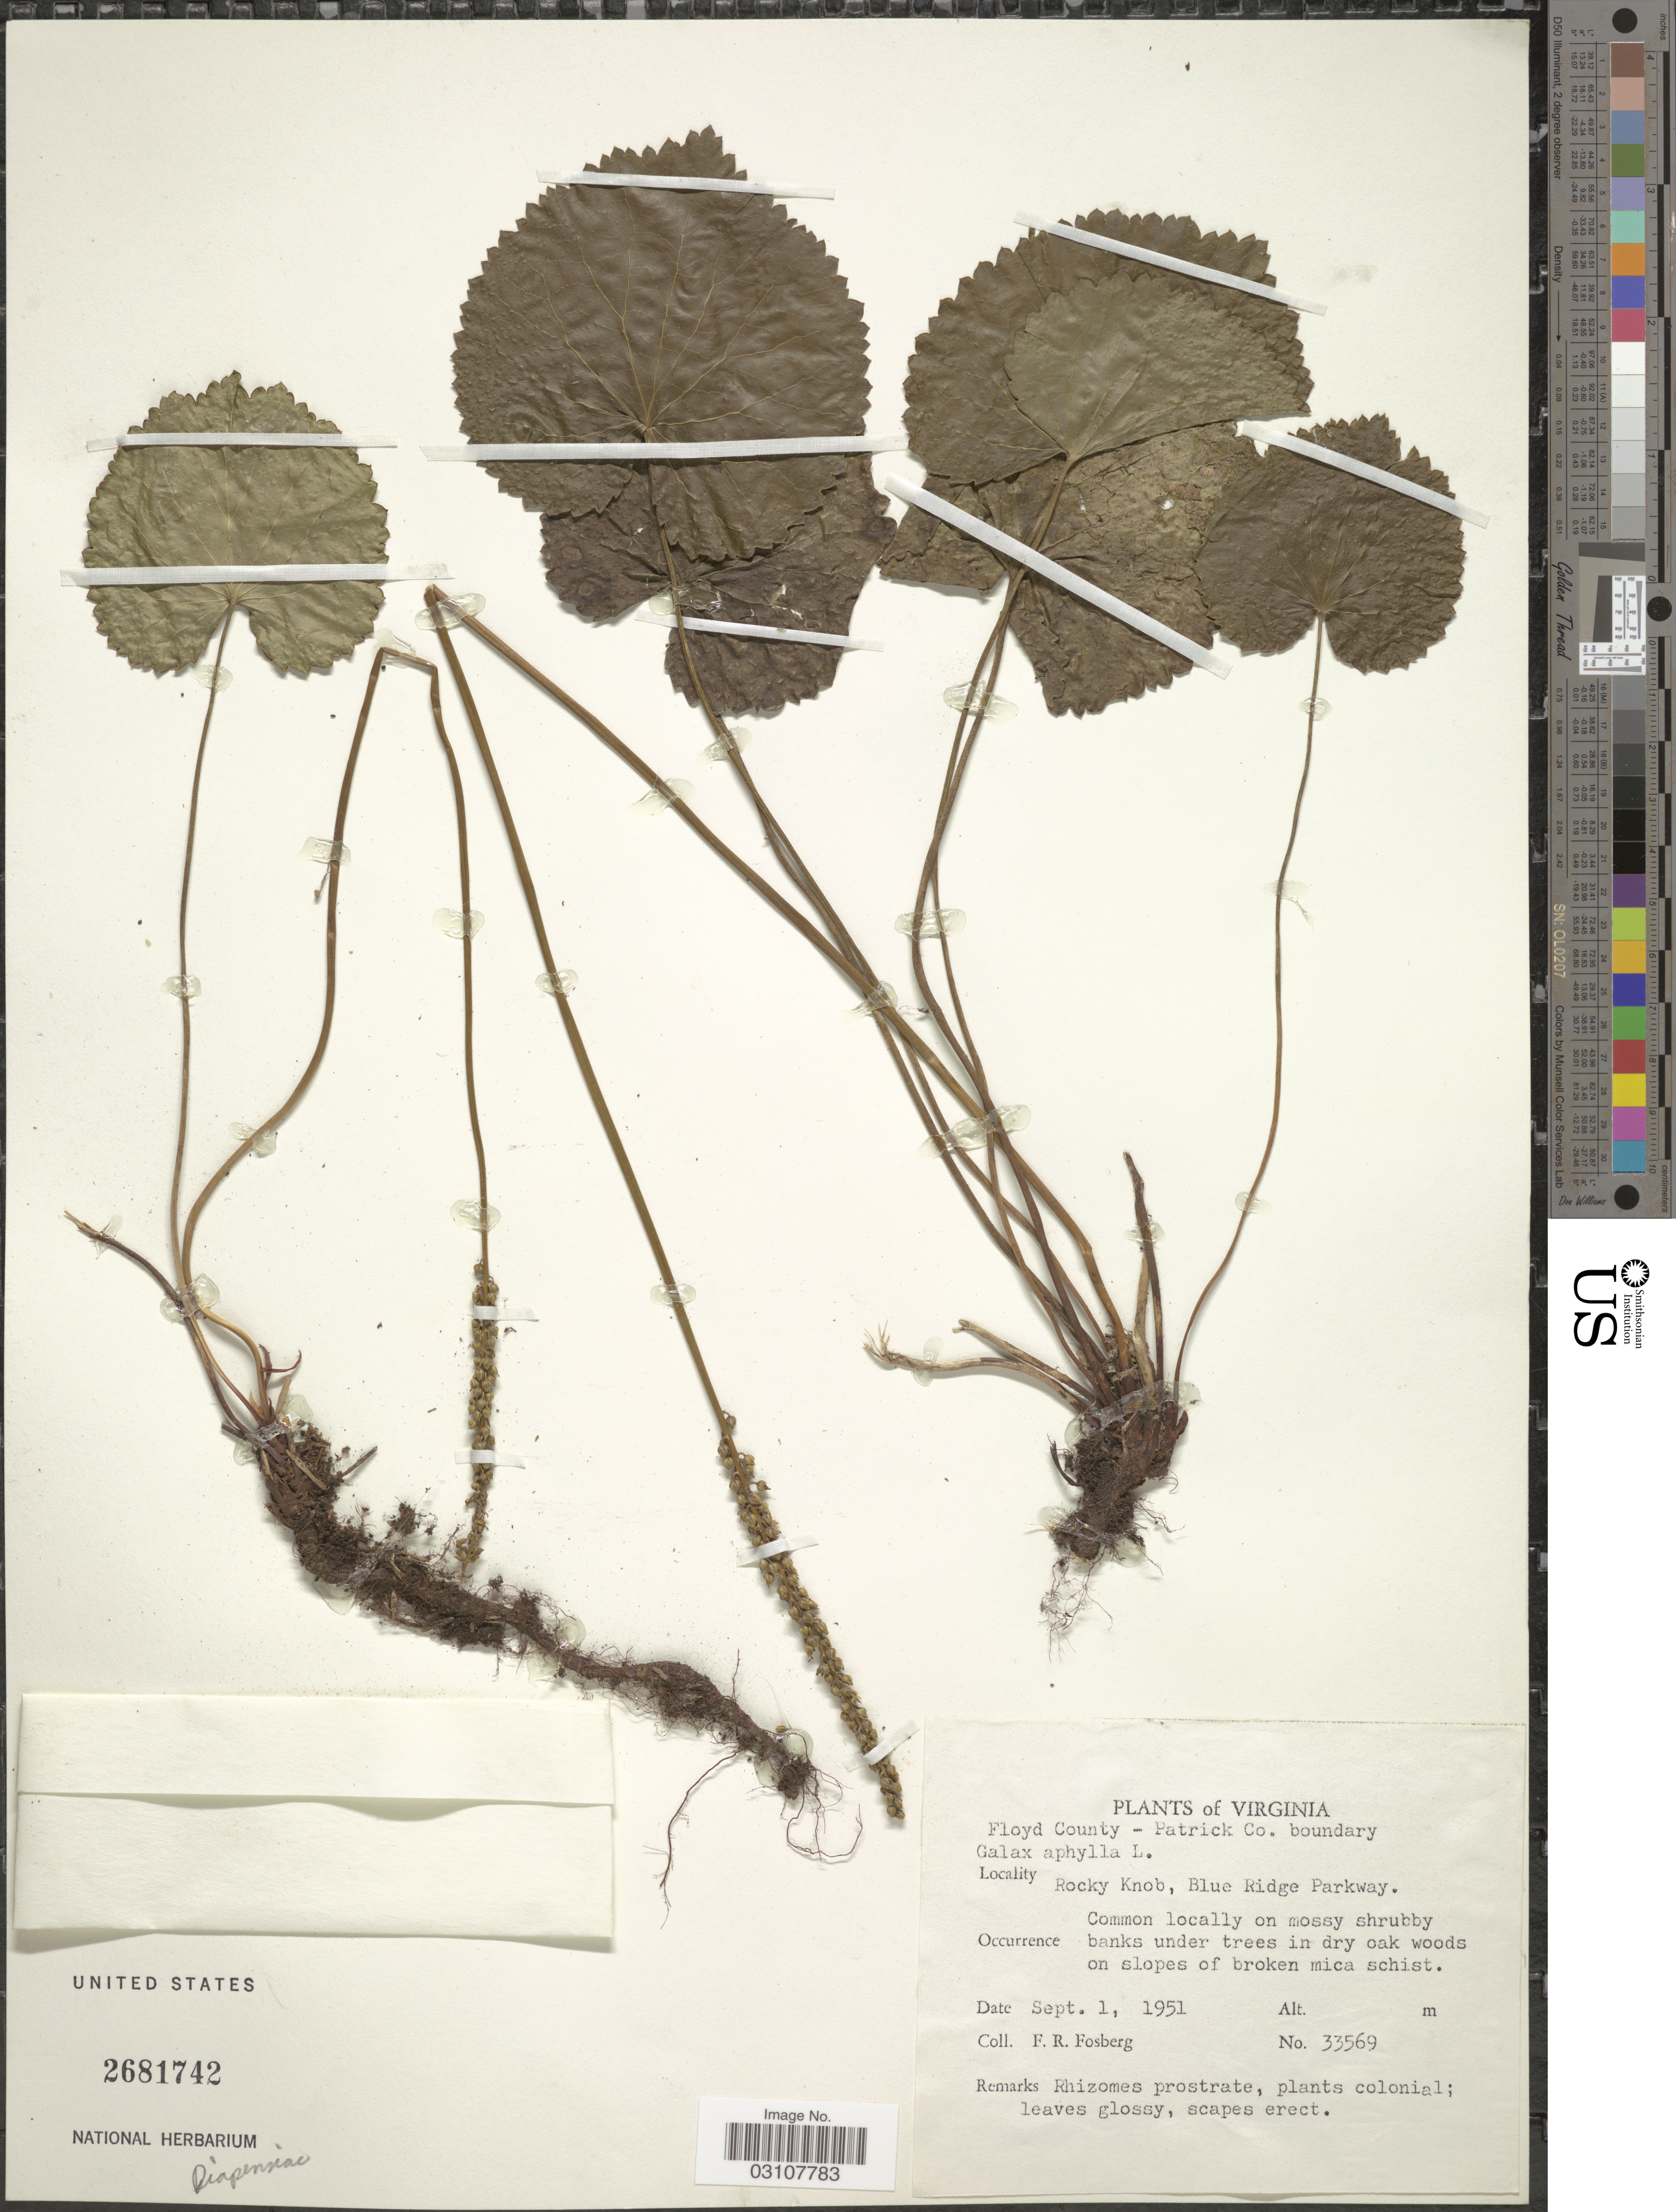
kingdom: Plantae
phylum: Tracheophyta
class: Magnoliopsida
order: Ericales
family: Diapensiaceae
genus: Galax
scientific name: Galax urceolata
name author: (Poir.) Brummitt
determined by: Gaynor, Michelle L., (FLAS), University of Florida (UNITED STATES)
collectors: F. R. Fosberg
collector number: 33569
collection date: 1951-09-01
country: United States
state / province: Virginia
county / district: Floyd / Patrick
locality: Floyd County - Patrick Co. boundary. Rocky Knob, Blue Ridge Parkway.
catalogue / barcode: US 2681742